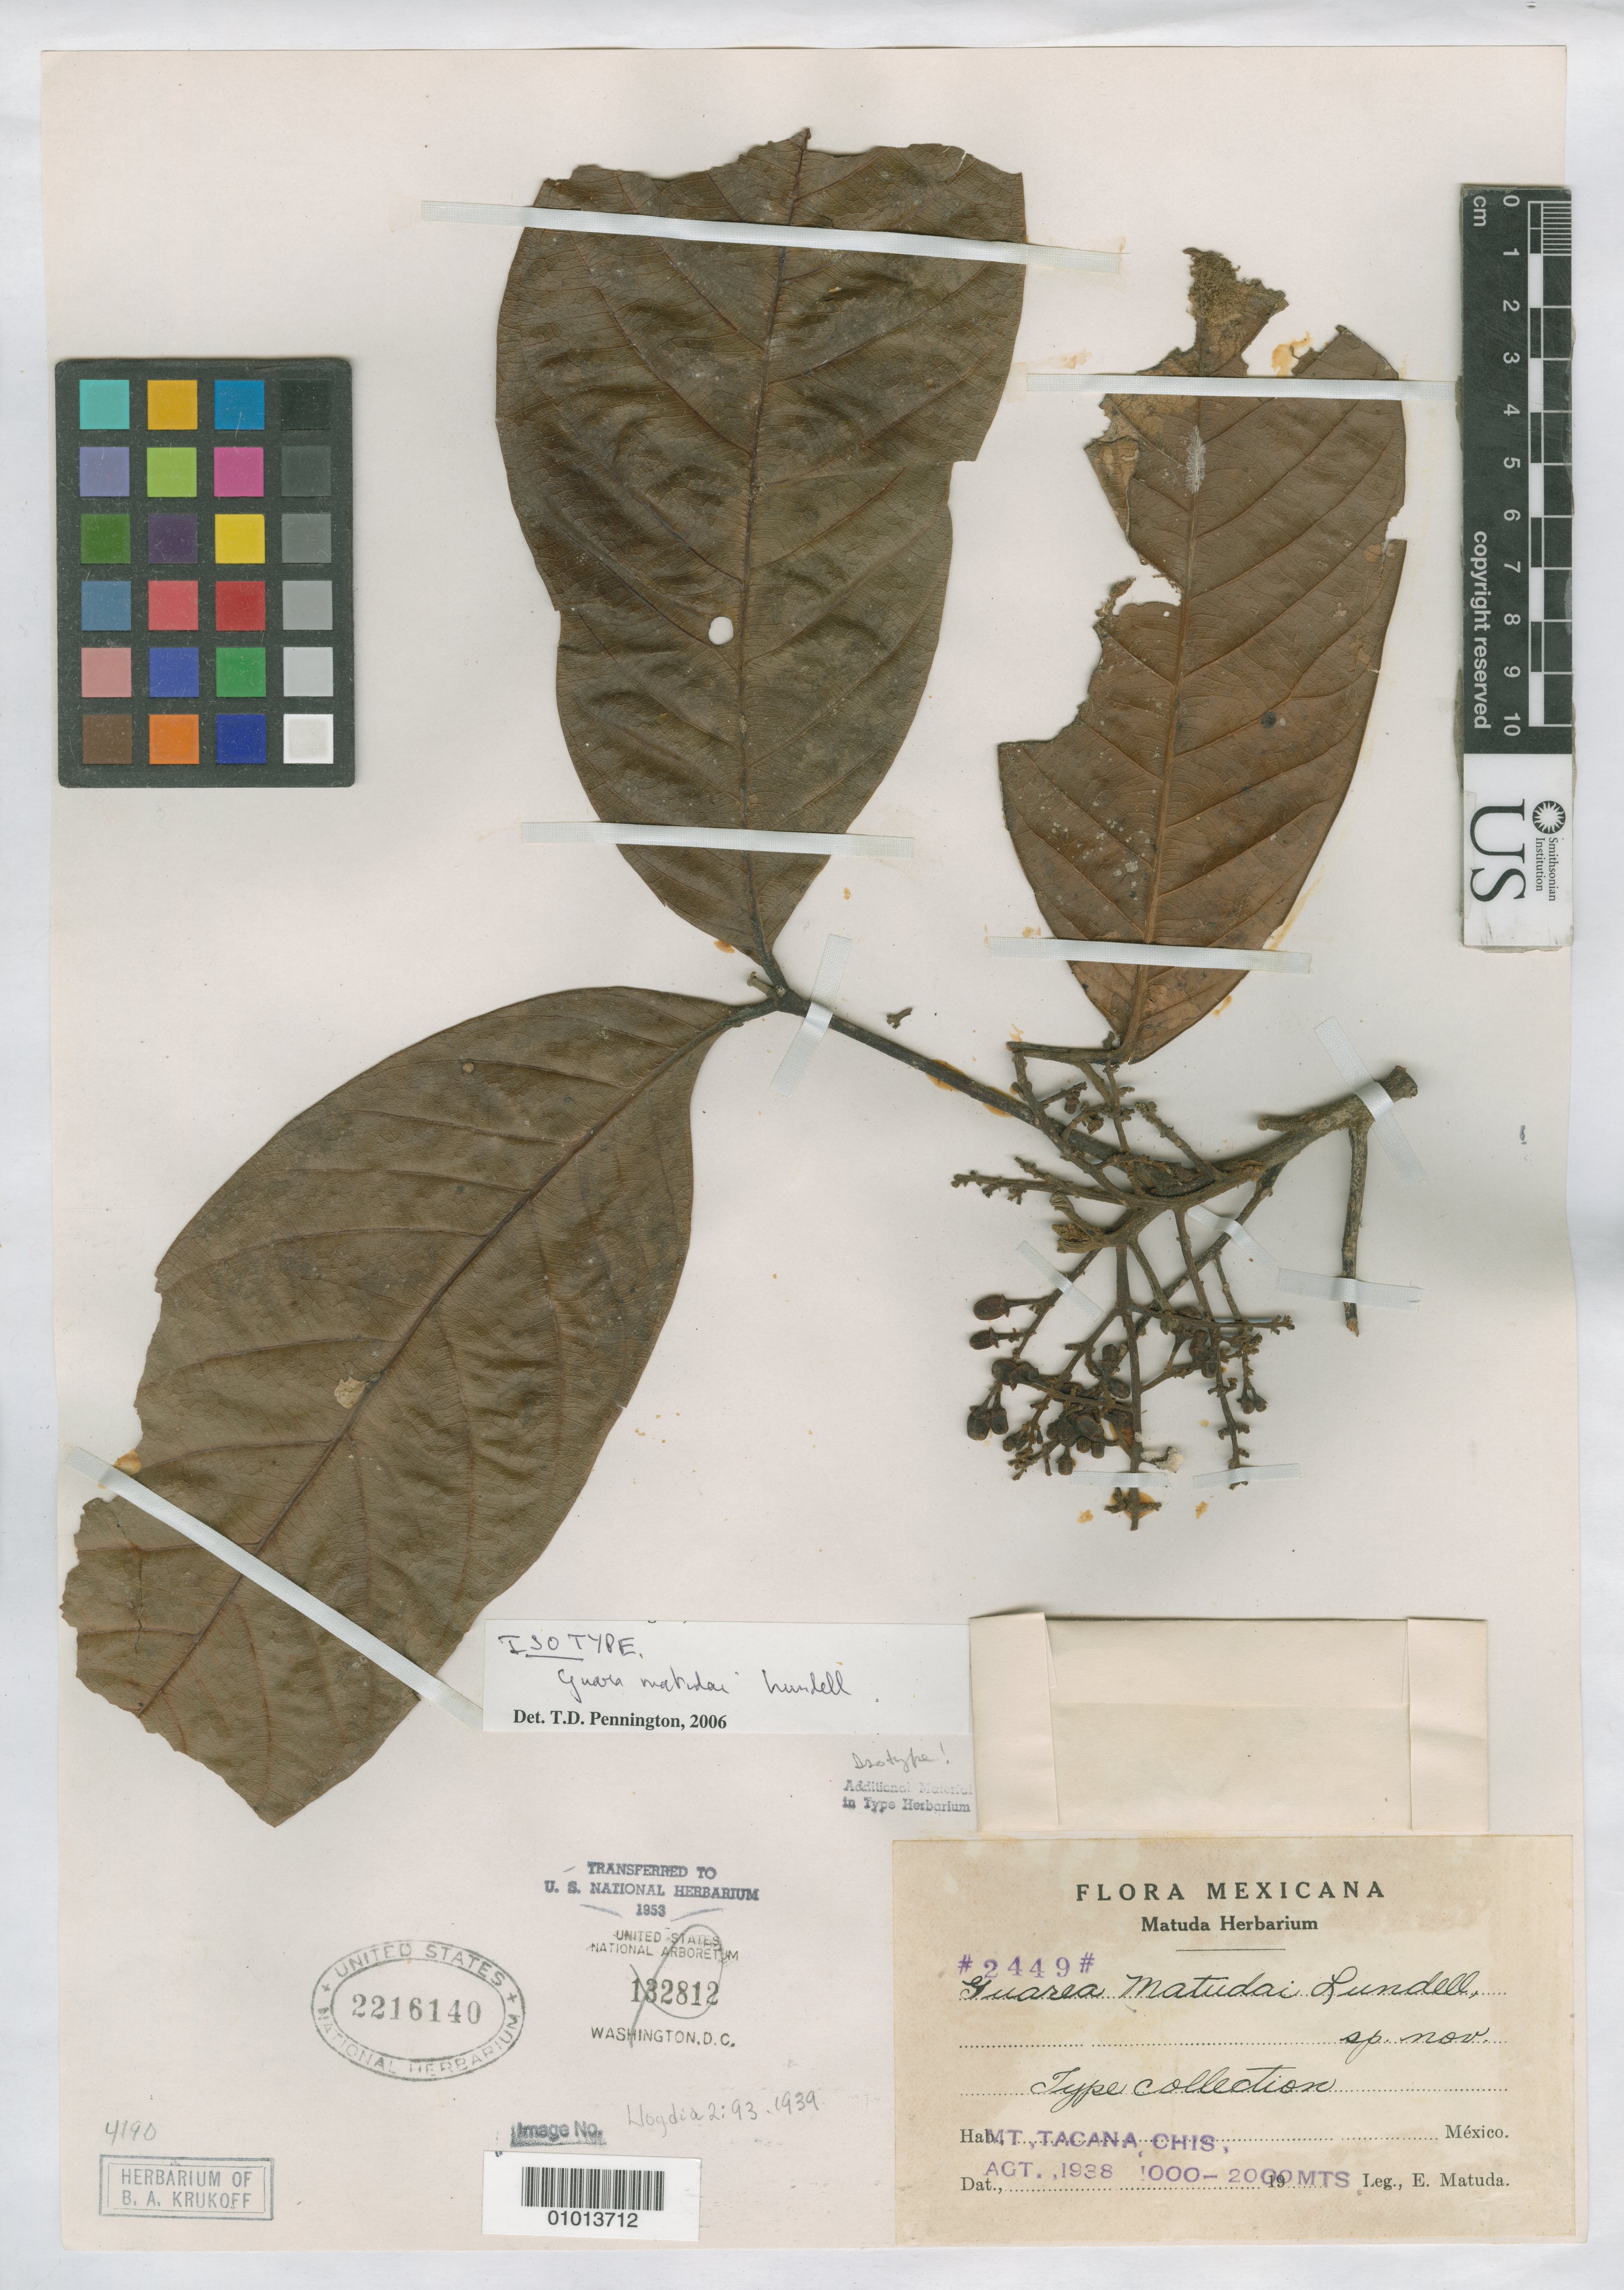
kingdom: Plantae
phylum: Tracheophyta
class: Magnoliopsida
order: Sapindales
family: Meliaceae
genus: Guarea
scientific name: Guarea matudae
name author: Lundell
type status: Isotype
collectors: E. Matuda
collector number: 2449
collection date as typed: Aug 1938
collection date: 1938-08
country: Mexico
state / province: Chiapas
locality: Mt. Tacana.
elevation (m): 1000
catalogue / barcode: US 2216140